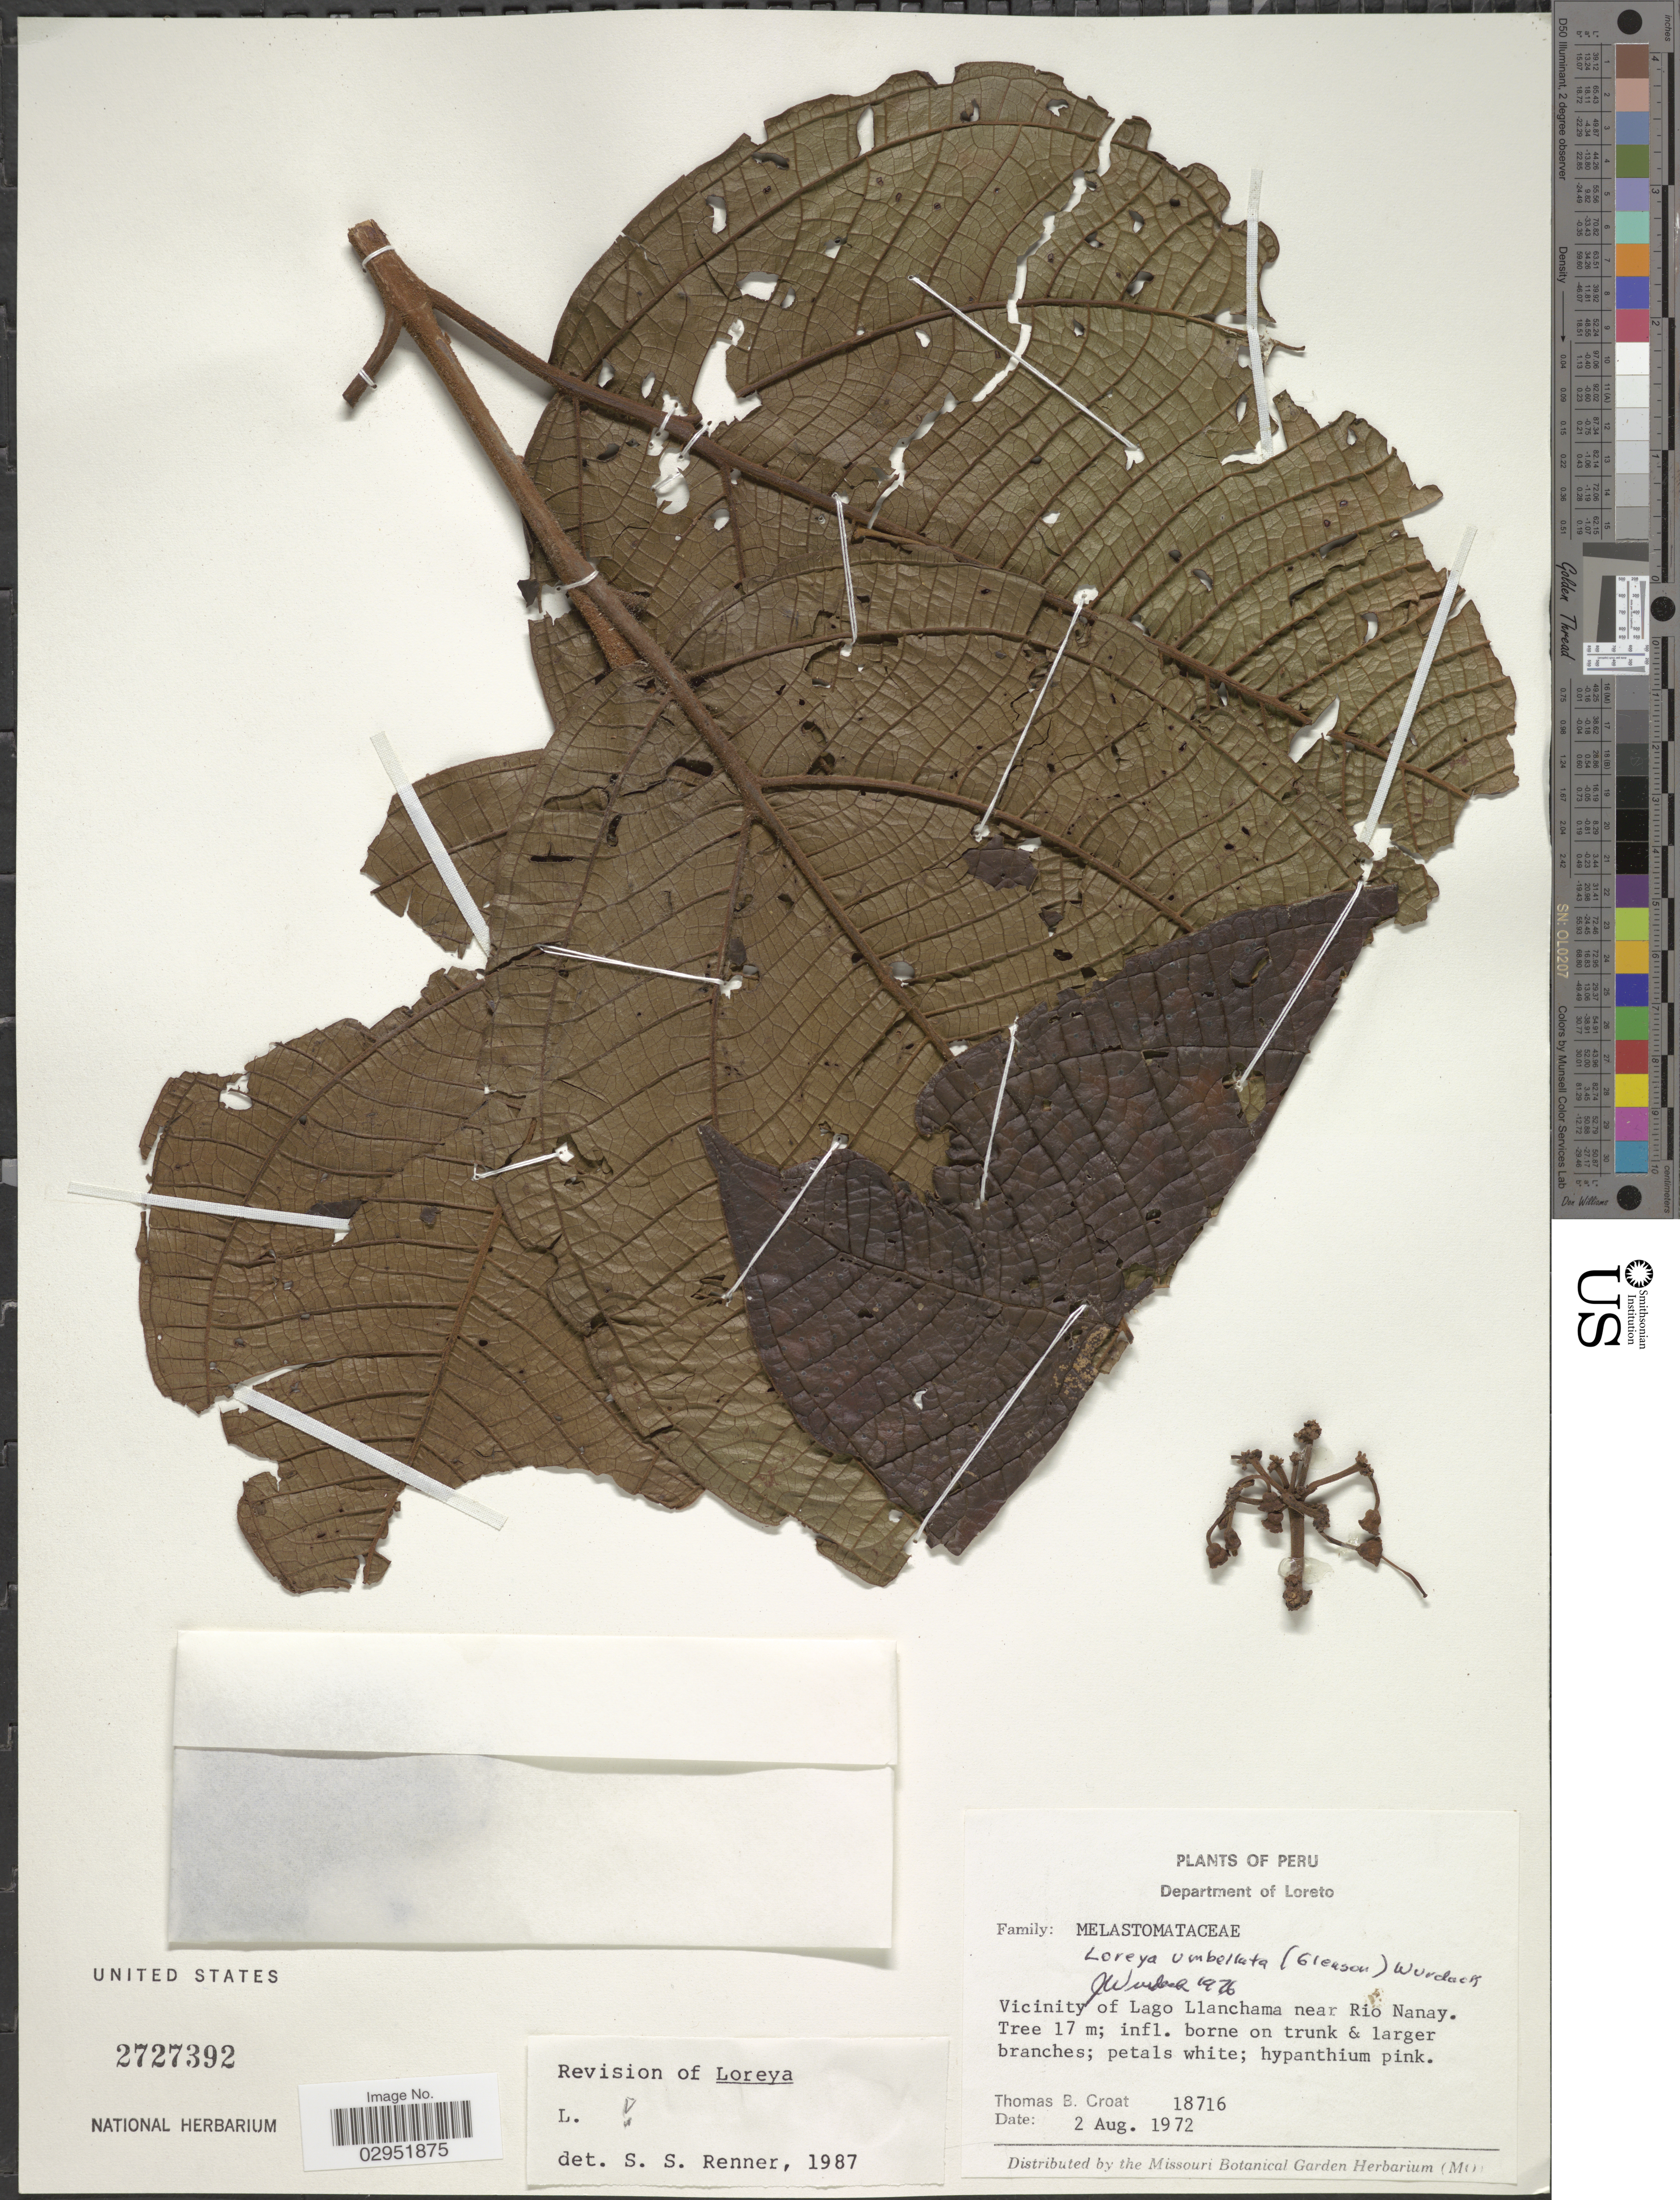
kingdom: Plantae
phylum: Tracheophyta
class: Magnoliopsida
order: Myrtales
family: Melastomataceae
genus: Bellucia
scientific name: Bellucia umbellata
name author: Gleason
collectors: T. B. Croat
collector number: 18716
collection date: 1972-08-02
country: Peru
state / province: Loreto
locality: Department of Loreto, Vicinity of Lago Llanchama near Rio Nanay.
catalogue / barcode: US 2727392